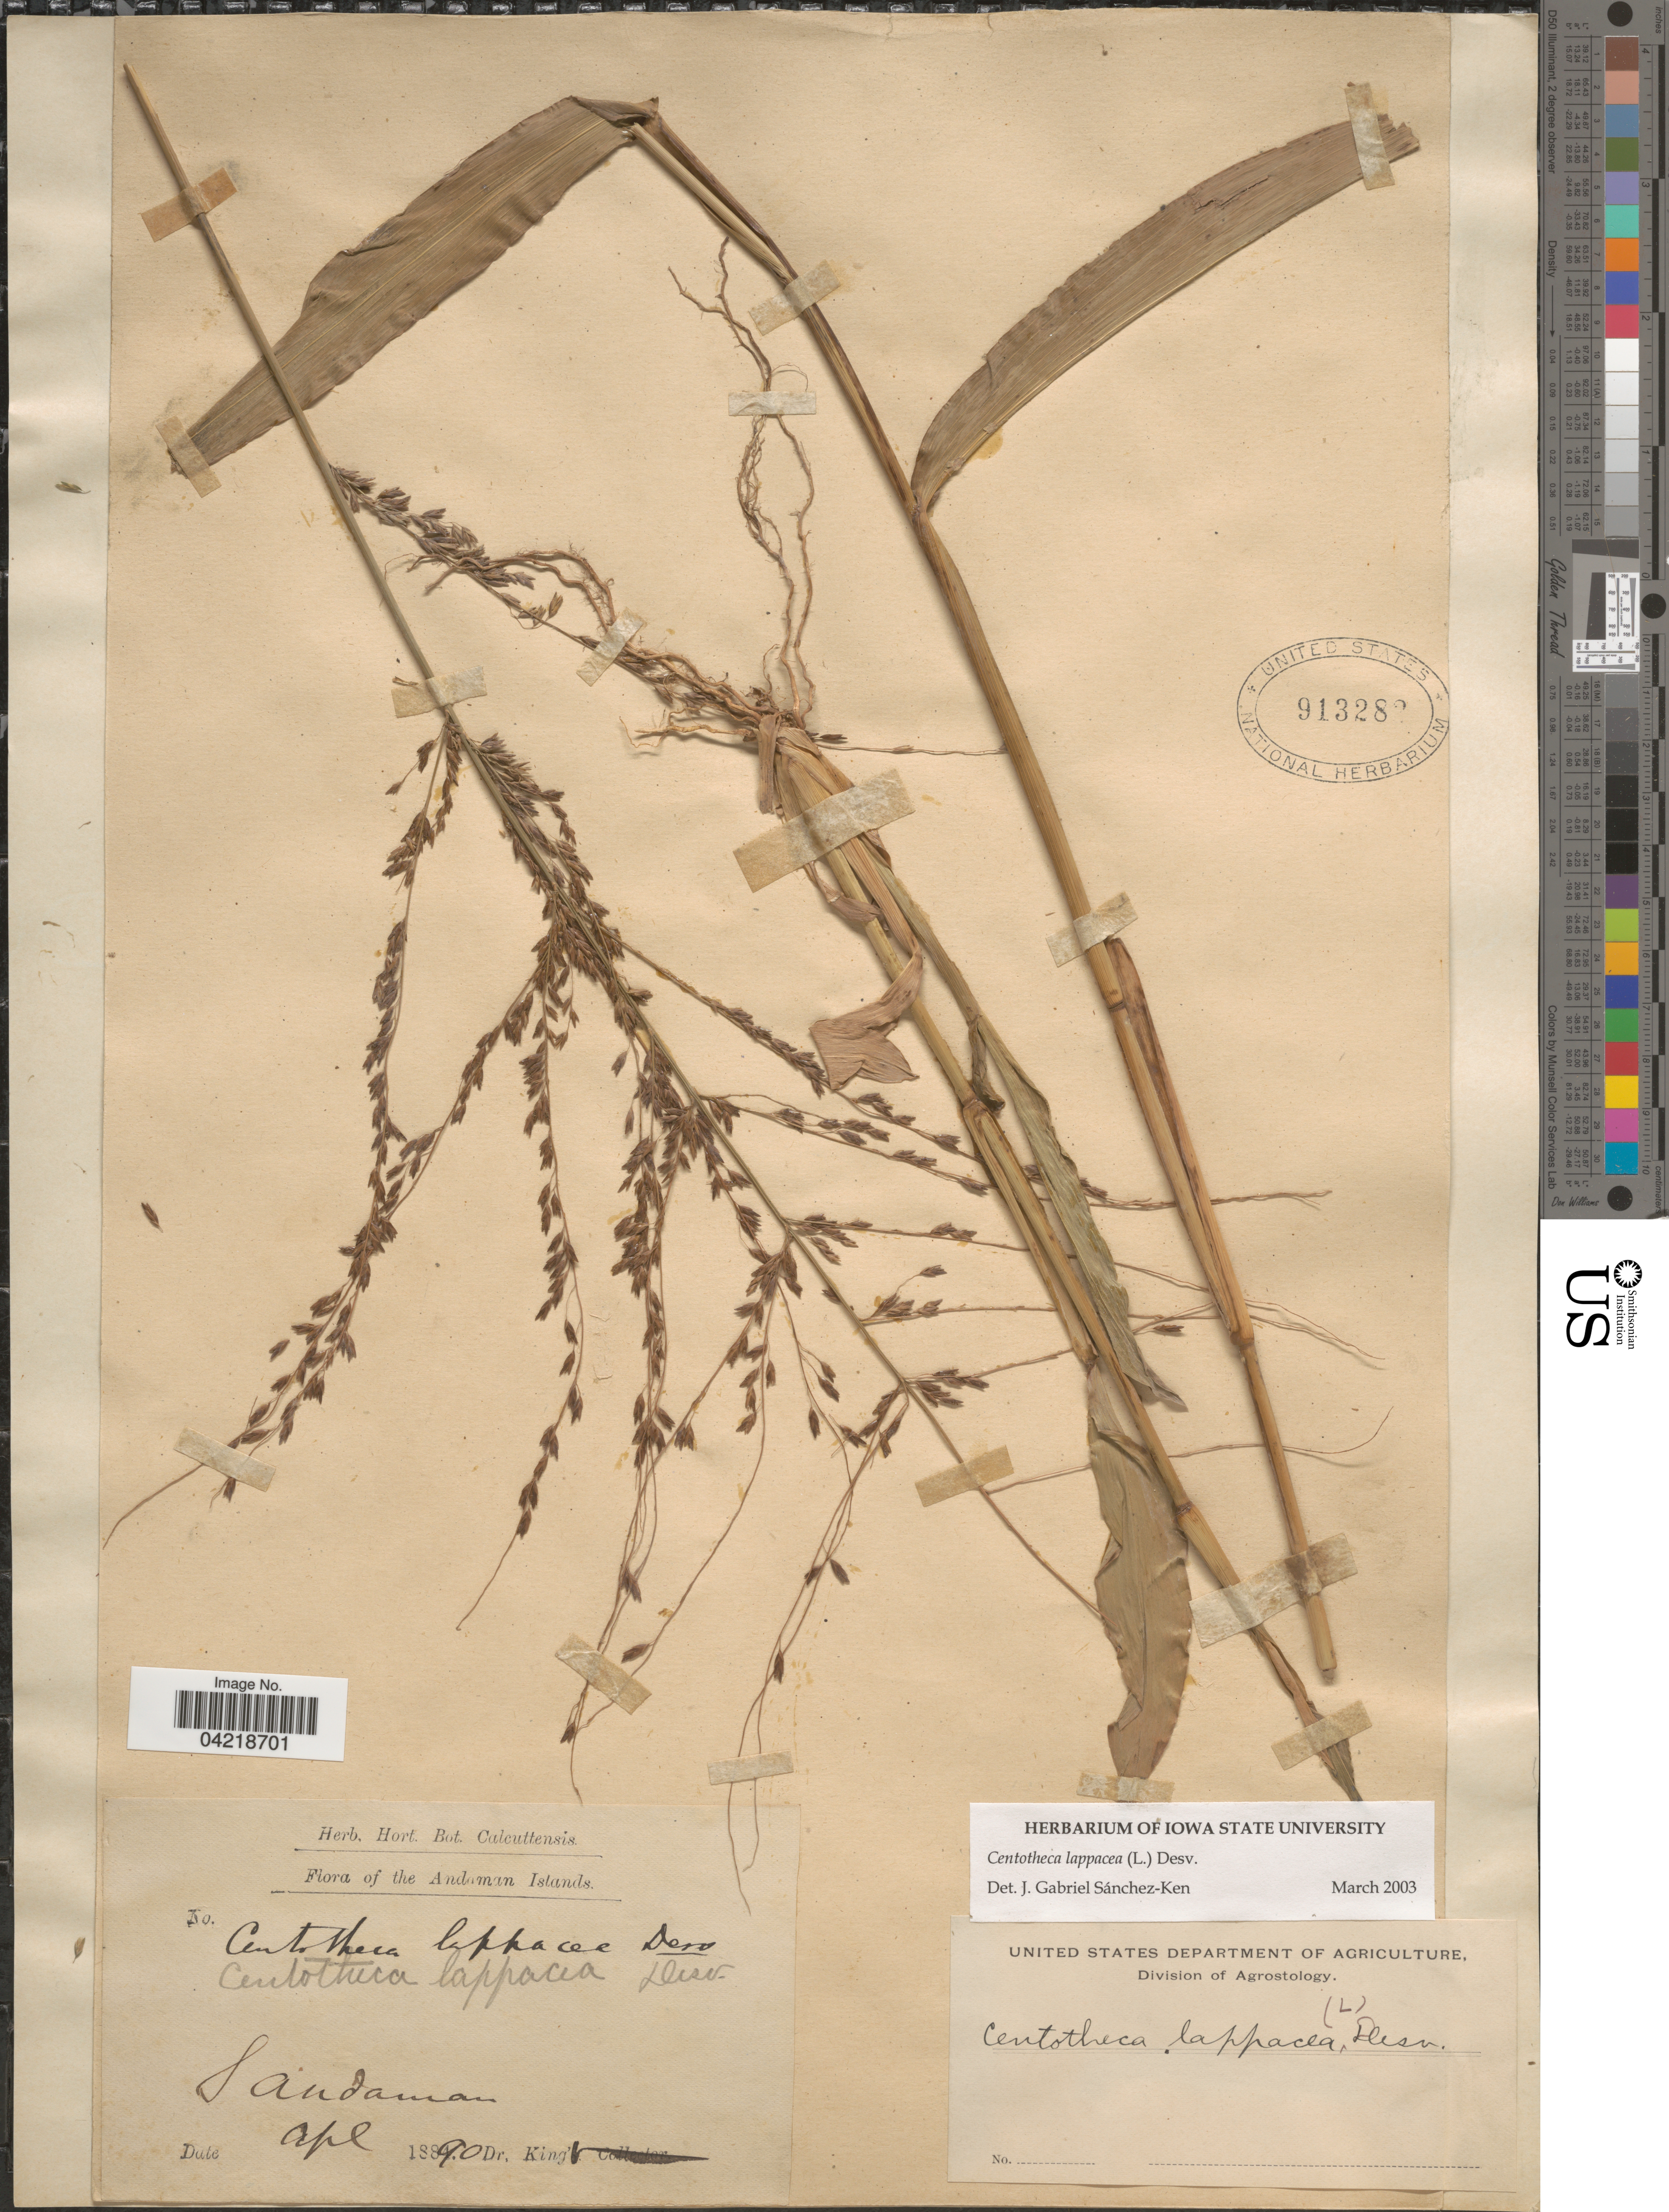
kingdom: Plantae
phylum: Tracheophyta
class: Liliopsida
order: Poales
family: Poaceae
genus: Centotheca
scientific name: Centotheca lappacea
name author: (L.) Desv.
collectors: G. King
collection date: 1890-04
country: India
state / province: Andaman and Nicobar Islands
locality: The Andaman Islands. Sandaman.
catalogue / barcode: US 913282